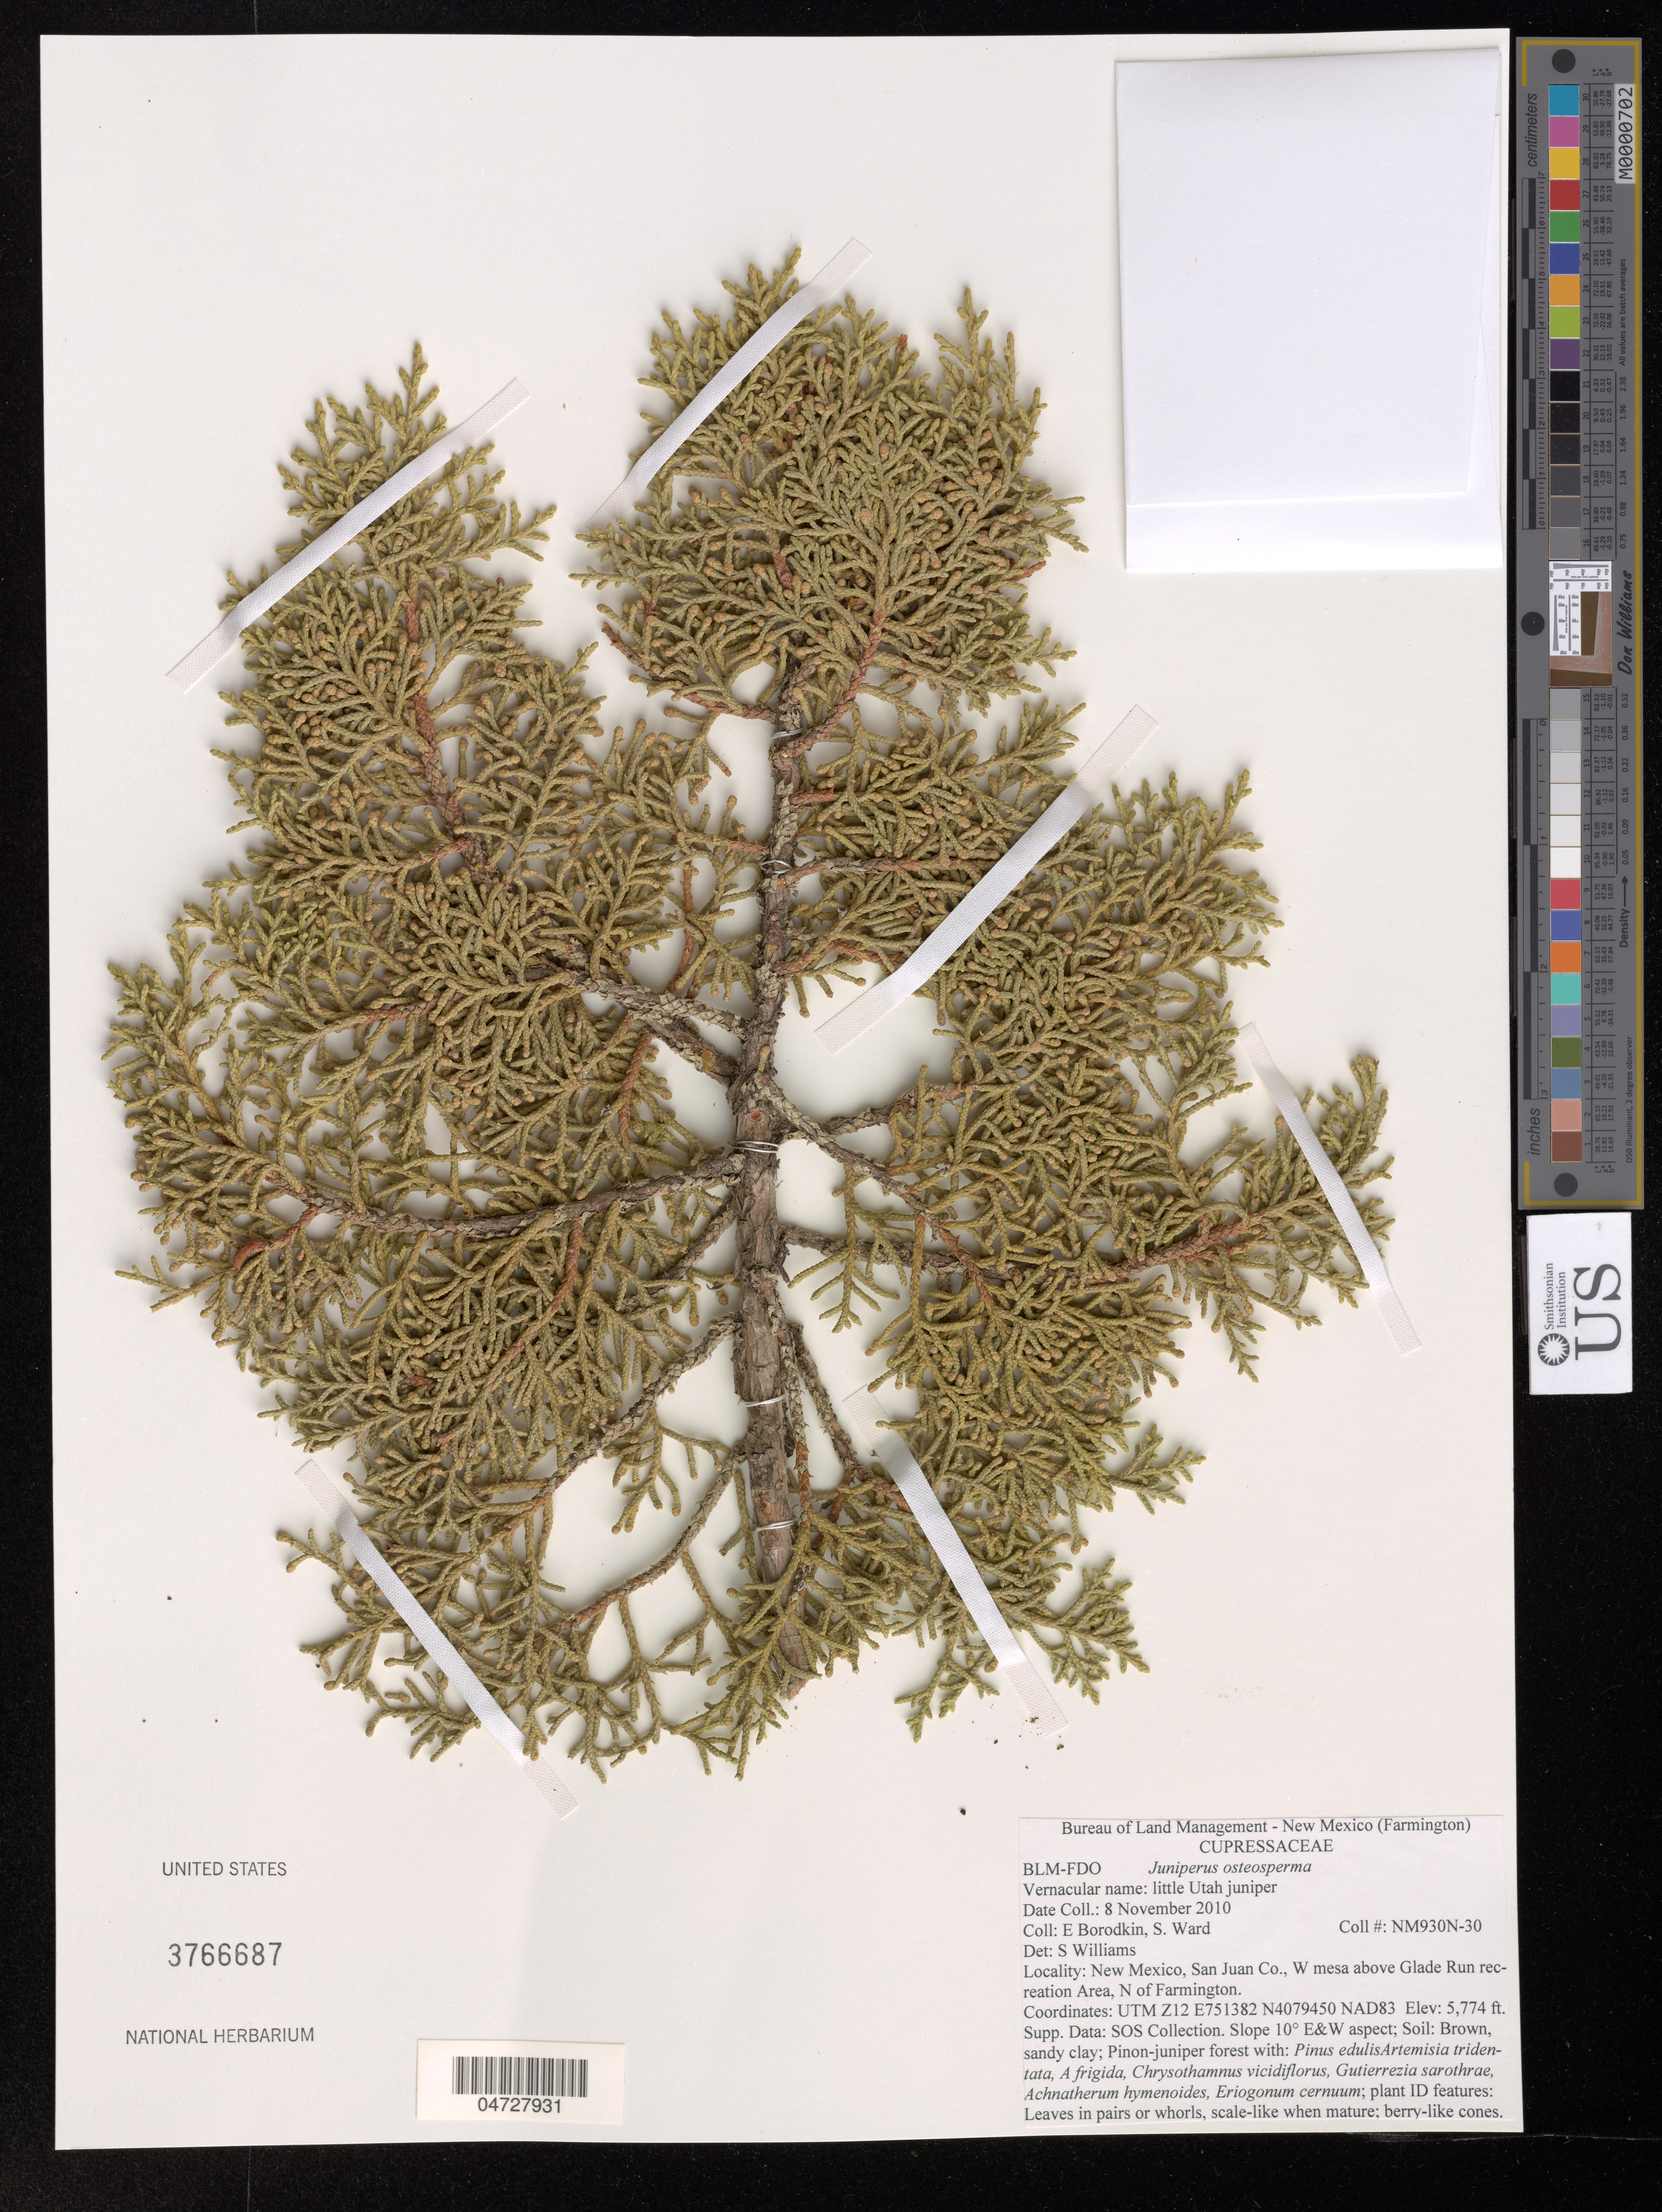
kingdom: Plantae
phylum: Tracheophyta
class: Pinopsida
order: Pinales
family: Cupressaceae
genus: Juniperus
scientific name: Juniperus osteosperma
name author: (Torr.) Little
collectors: E. Borodkin & S. Ward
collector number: NM930N-30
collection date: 2010-11-08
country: United States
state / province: New Mexico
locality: San Juan Co., W mesa above Glade Run recreation Area, N of Farmington.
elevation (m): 1760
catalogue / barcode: US 3766687